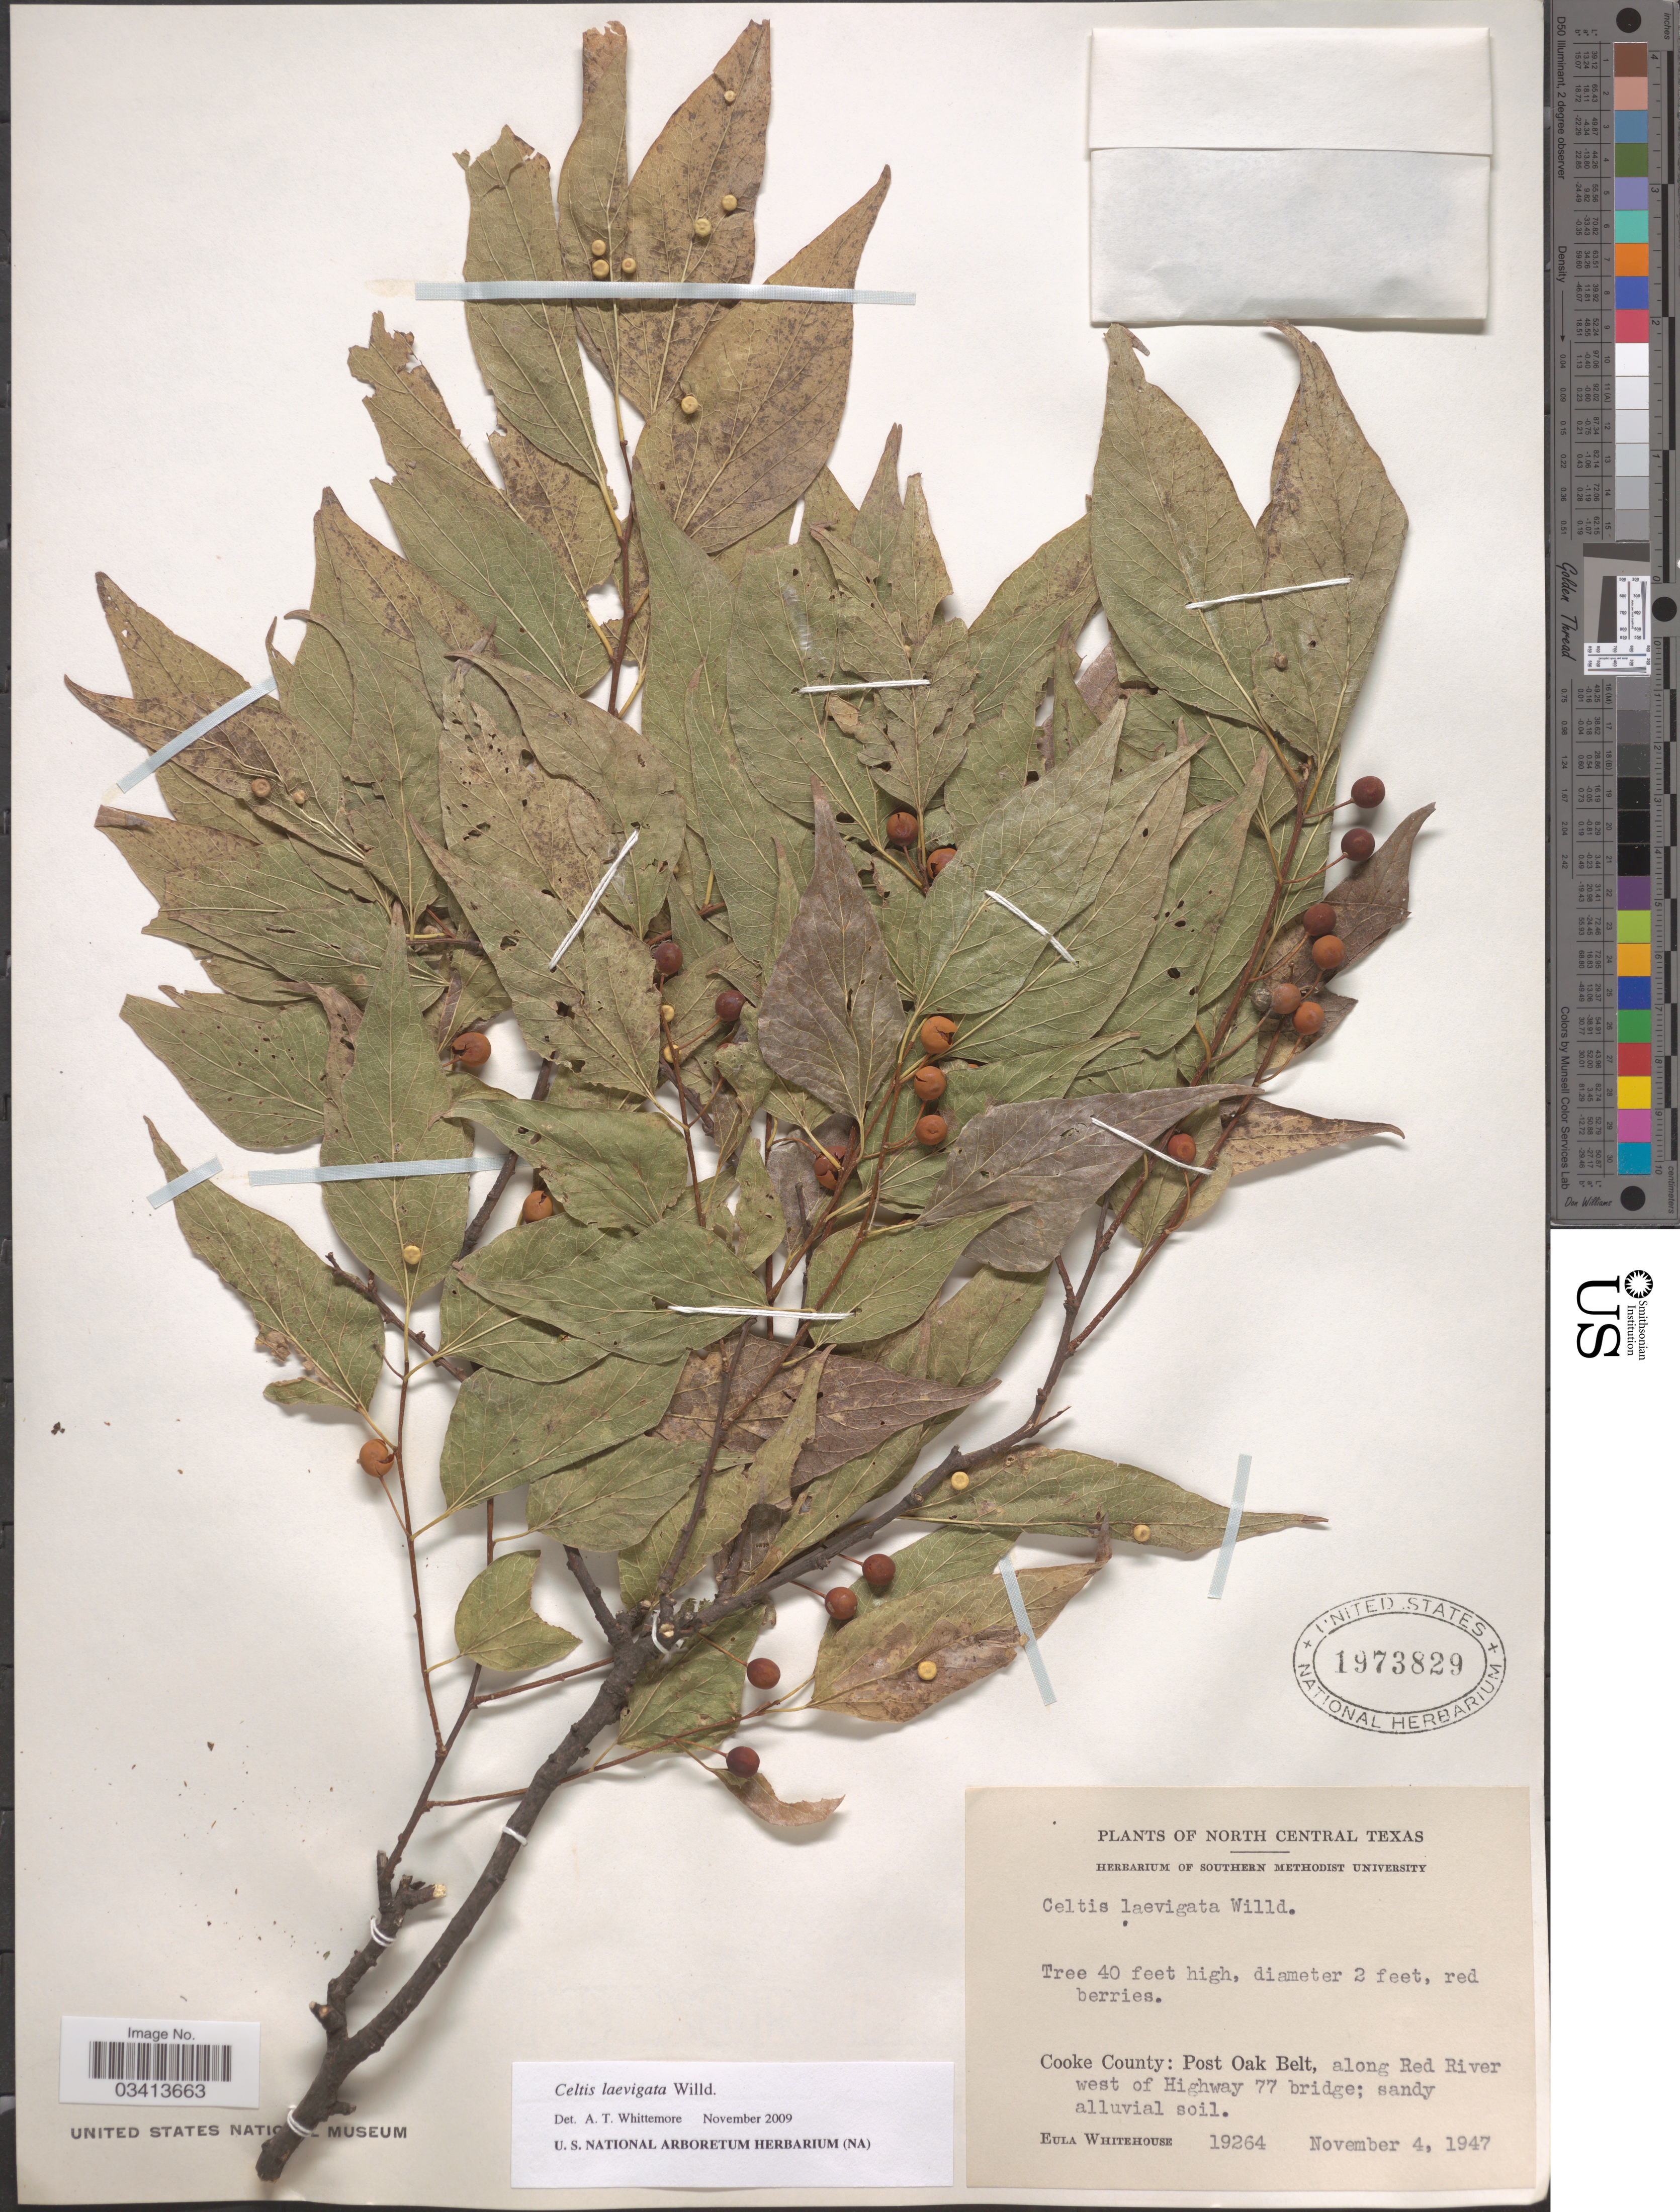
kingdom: Plantae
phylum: Tracheophyta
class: Magnoliopsida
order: Rosales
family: Cannabaceae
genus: Celtis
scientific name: Celtis laevigata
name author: Willd.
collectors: E. Whitehouse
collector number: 19264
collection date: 1947-11-04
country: United States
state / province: Texas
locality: North Central Texas. Cooke County: Post Oak Belt, along Red River west of Highway 77 bridge.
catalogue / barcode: US 1973829